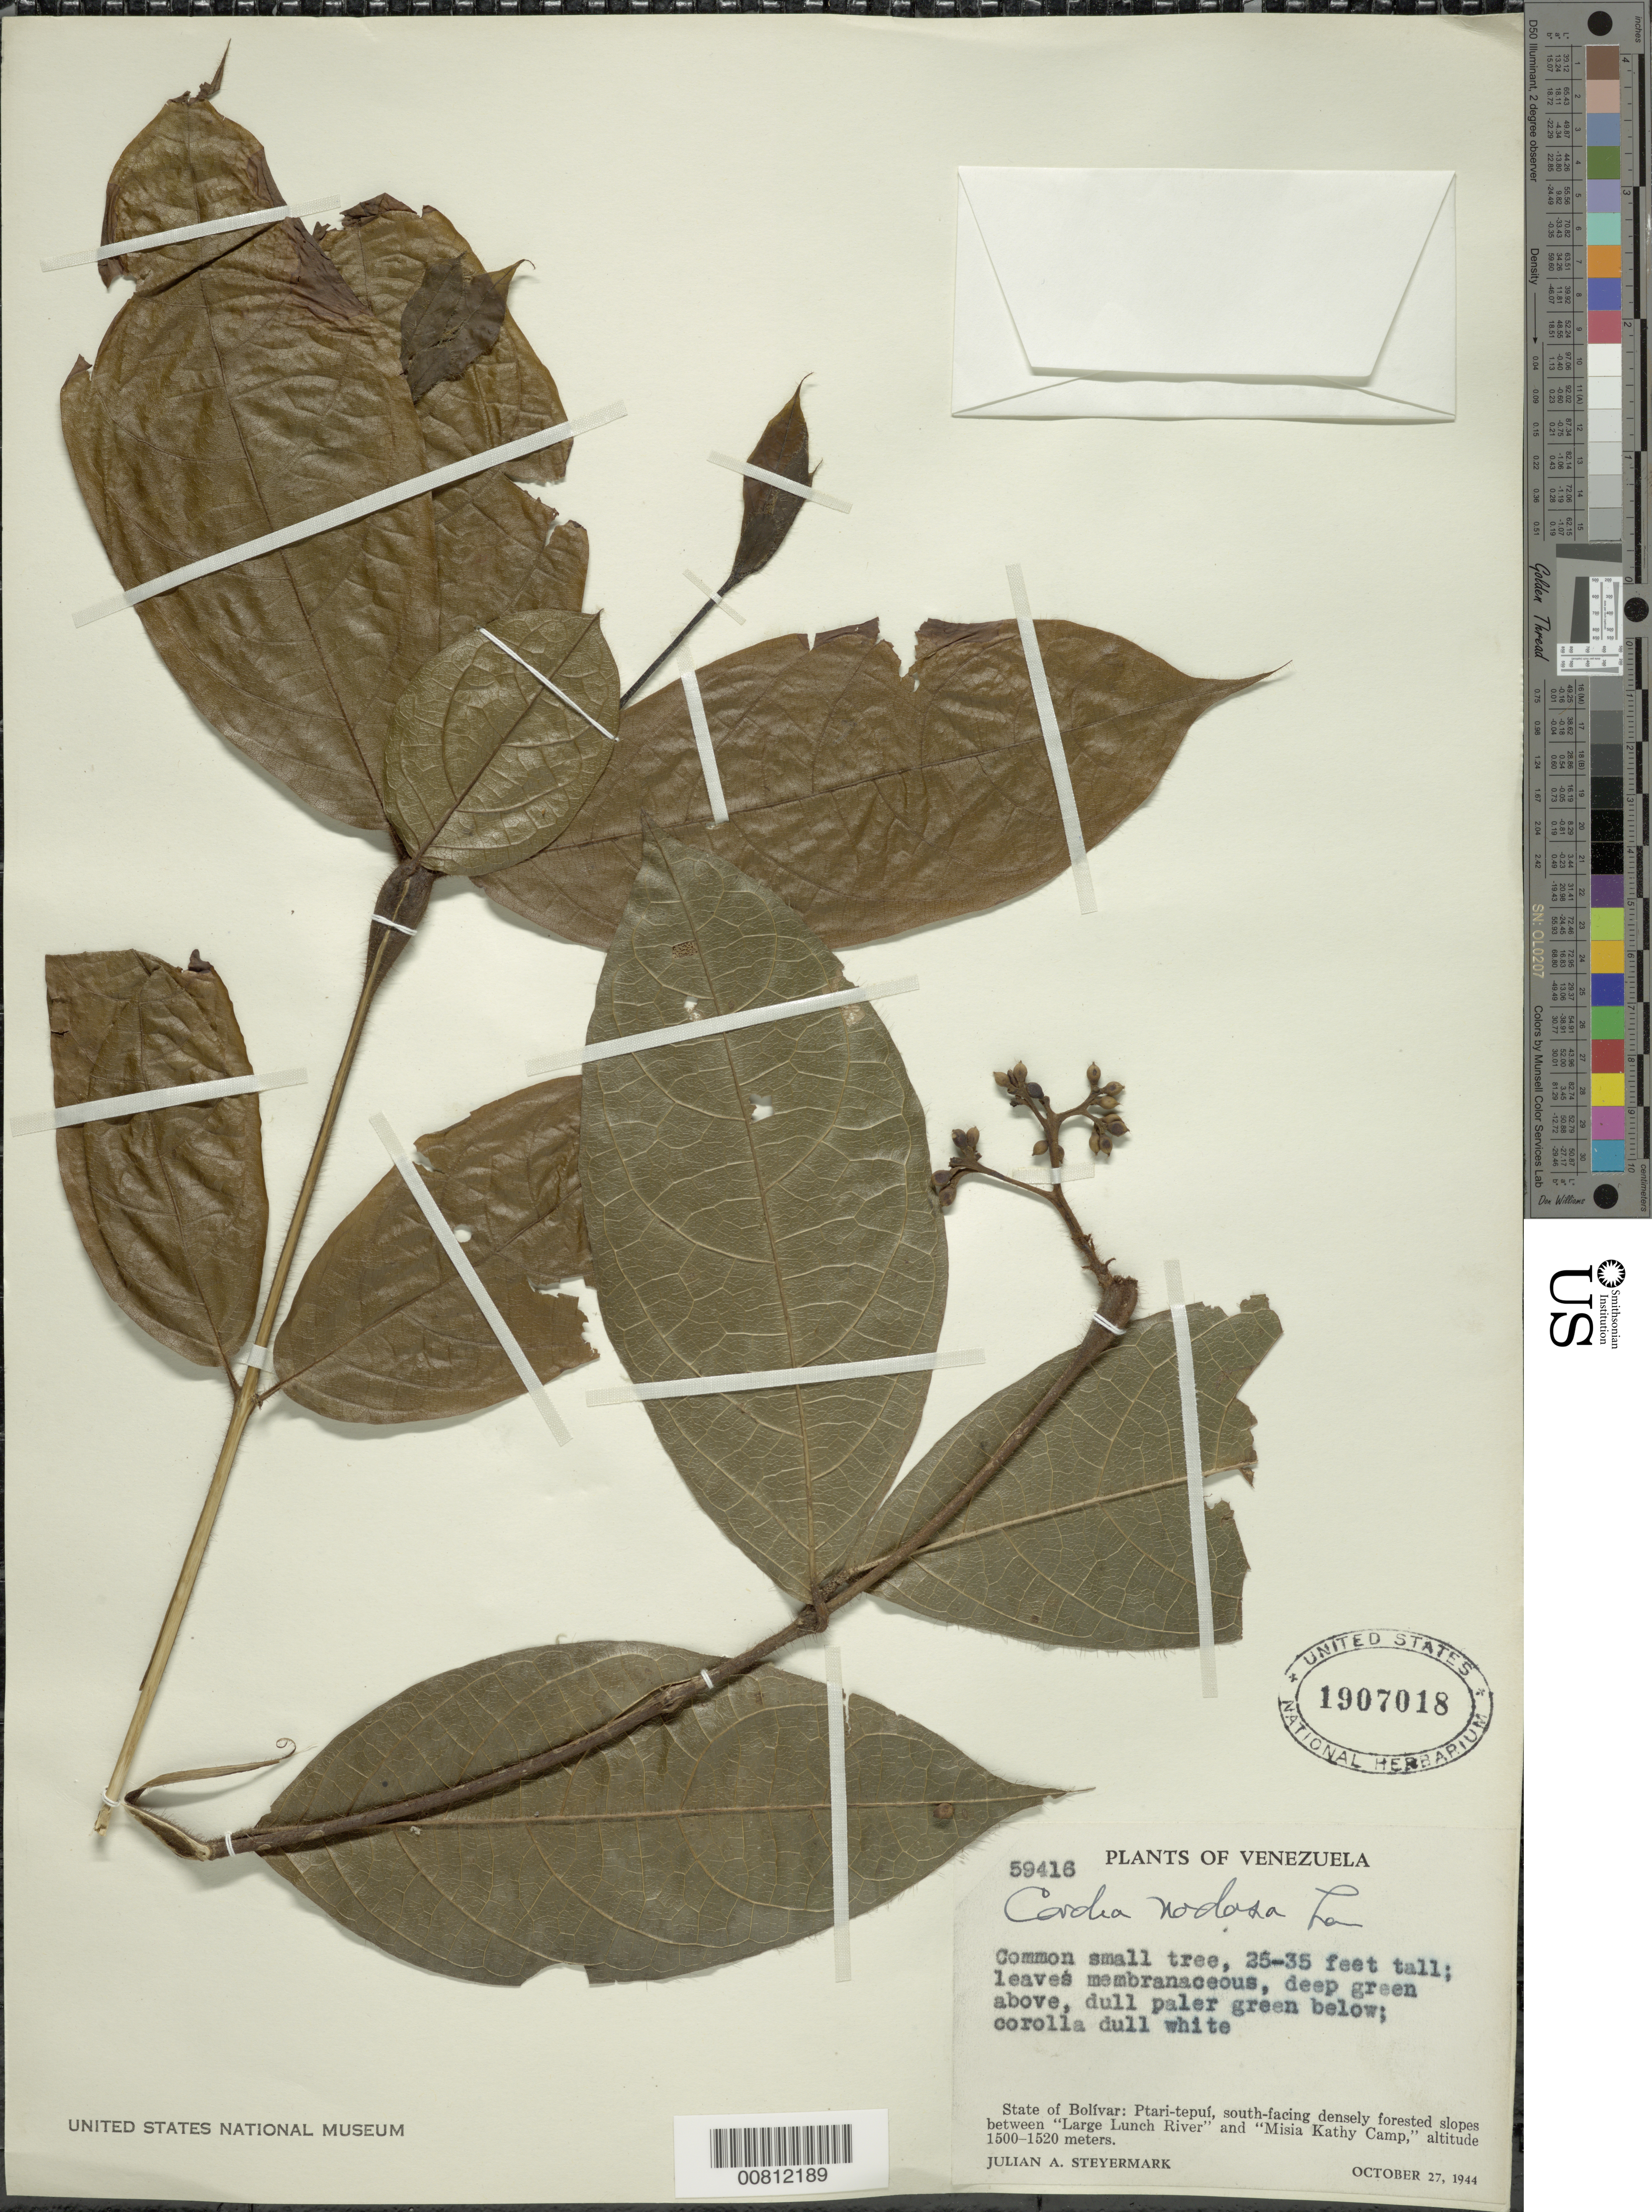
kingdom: Plantae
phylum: Tracheophyta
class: Magnoliopsida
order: Boraginales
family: Cordiaceae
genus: Cordia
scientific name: Cordia nodosa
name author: Lam.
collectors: J. Steyermark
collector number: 59416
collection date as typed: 27-Oct-44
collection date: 1944-10-27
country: Venezuela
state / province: Bolívar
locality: Ptari-tepuí, between "Large Lunch River" and "Misia Kathy Camp"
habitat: South-facing densely forested slopes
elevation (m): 1500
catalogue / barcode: US 1907018